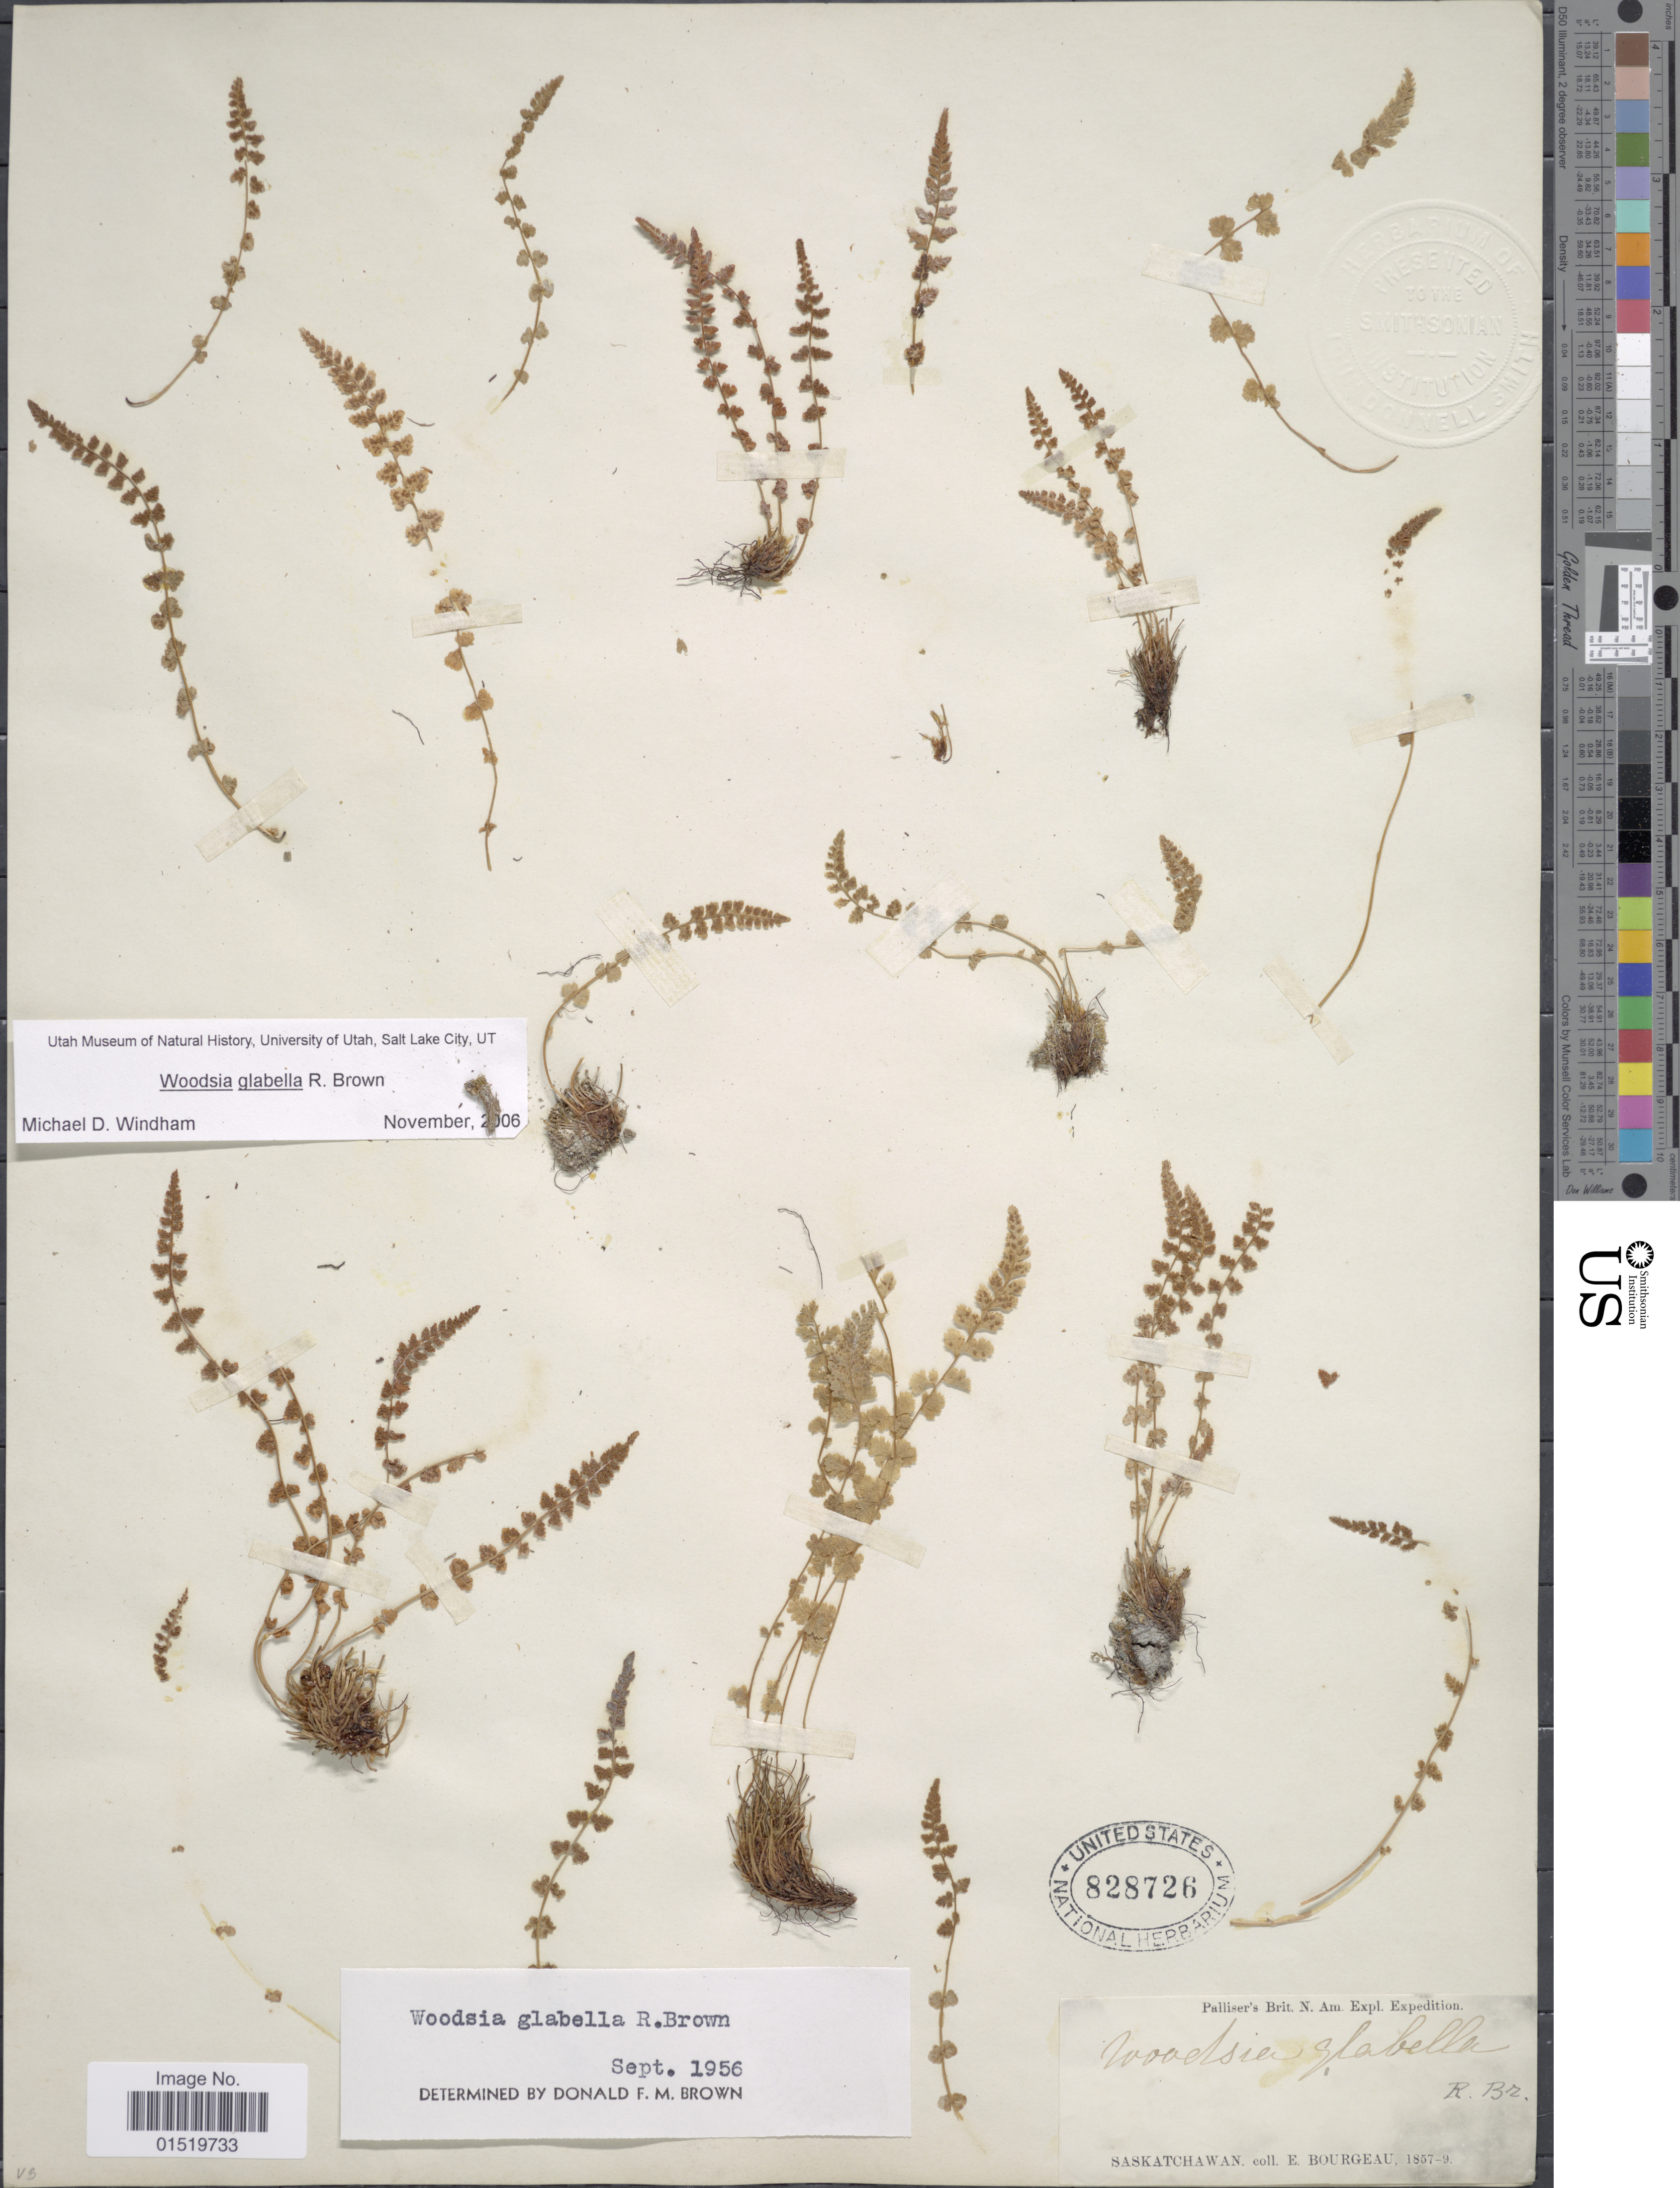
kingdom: Plantae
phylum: Tracheophyta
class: Polypodiopsida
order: Polypodiales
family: Woodsiaceae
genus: Woodsia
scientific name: Woodsia glabella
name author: R. Br.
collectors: E. Bourgeau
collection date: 1857/1859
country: Canada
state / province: Saskatchewan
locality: Saskatchawan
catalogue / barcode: US 828726